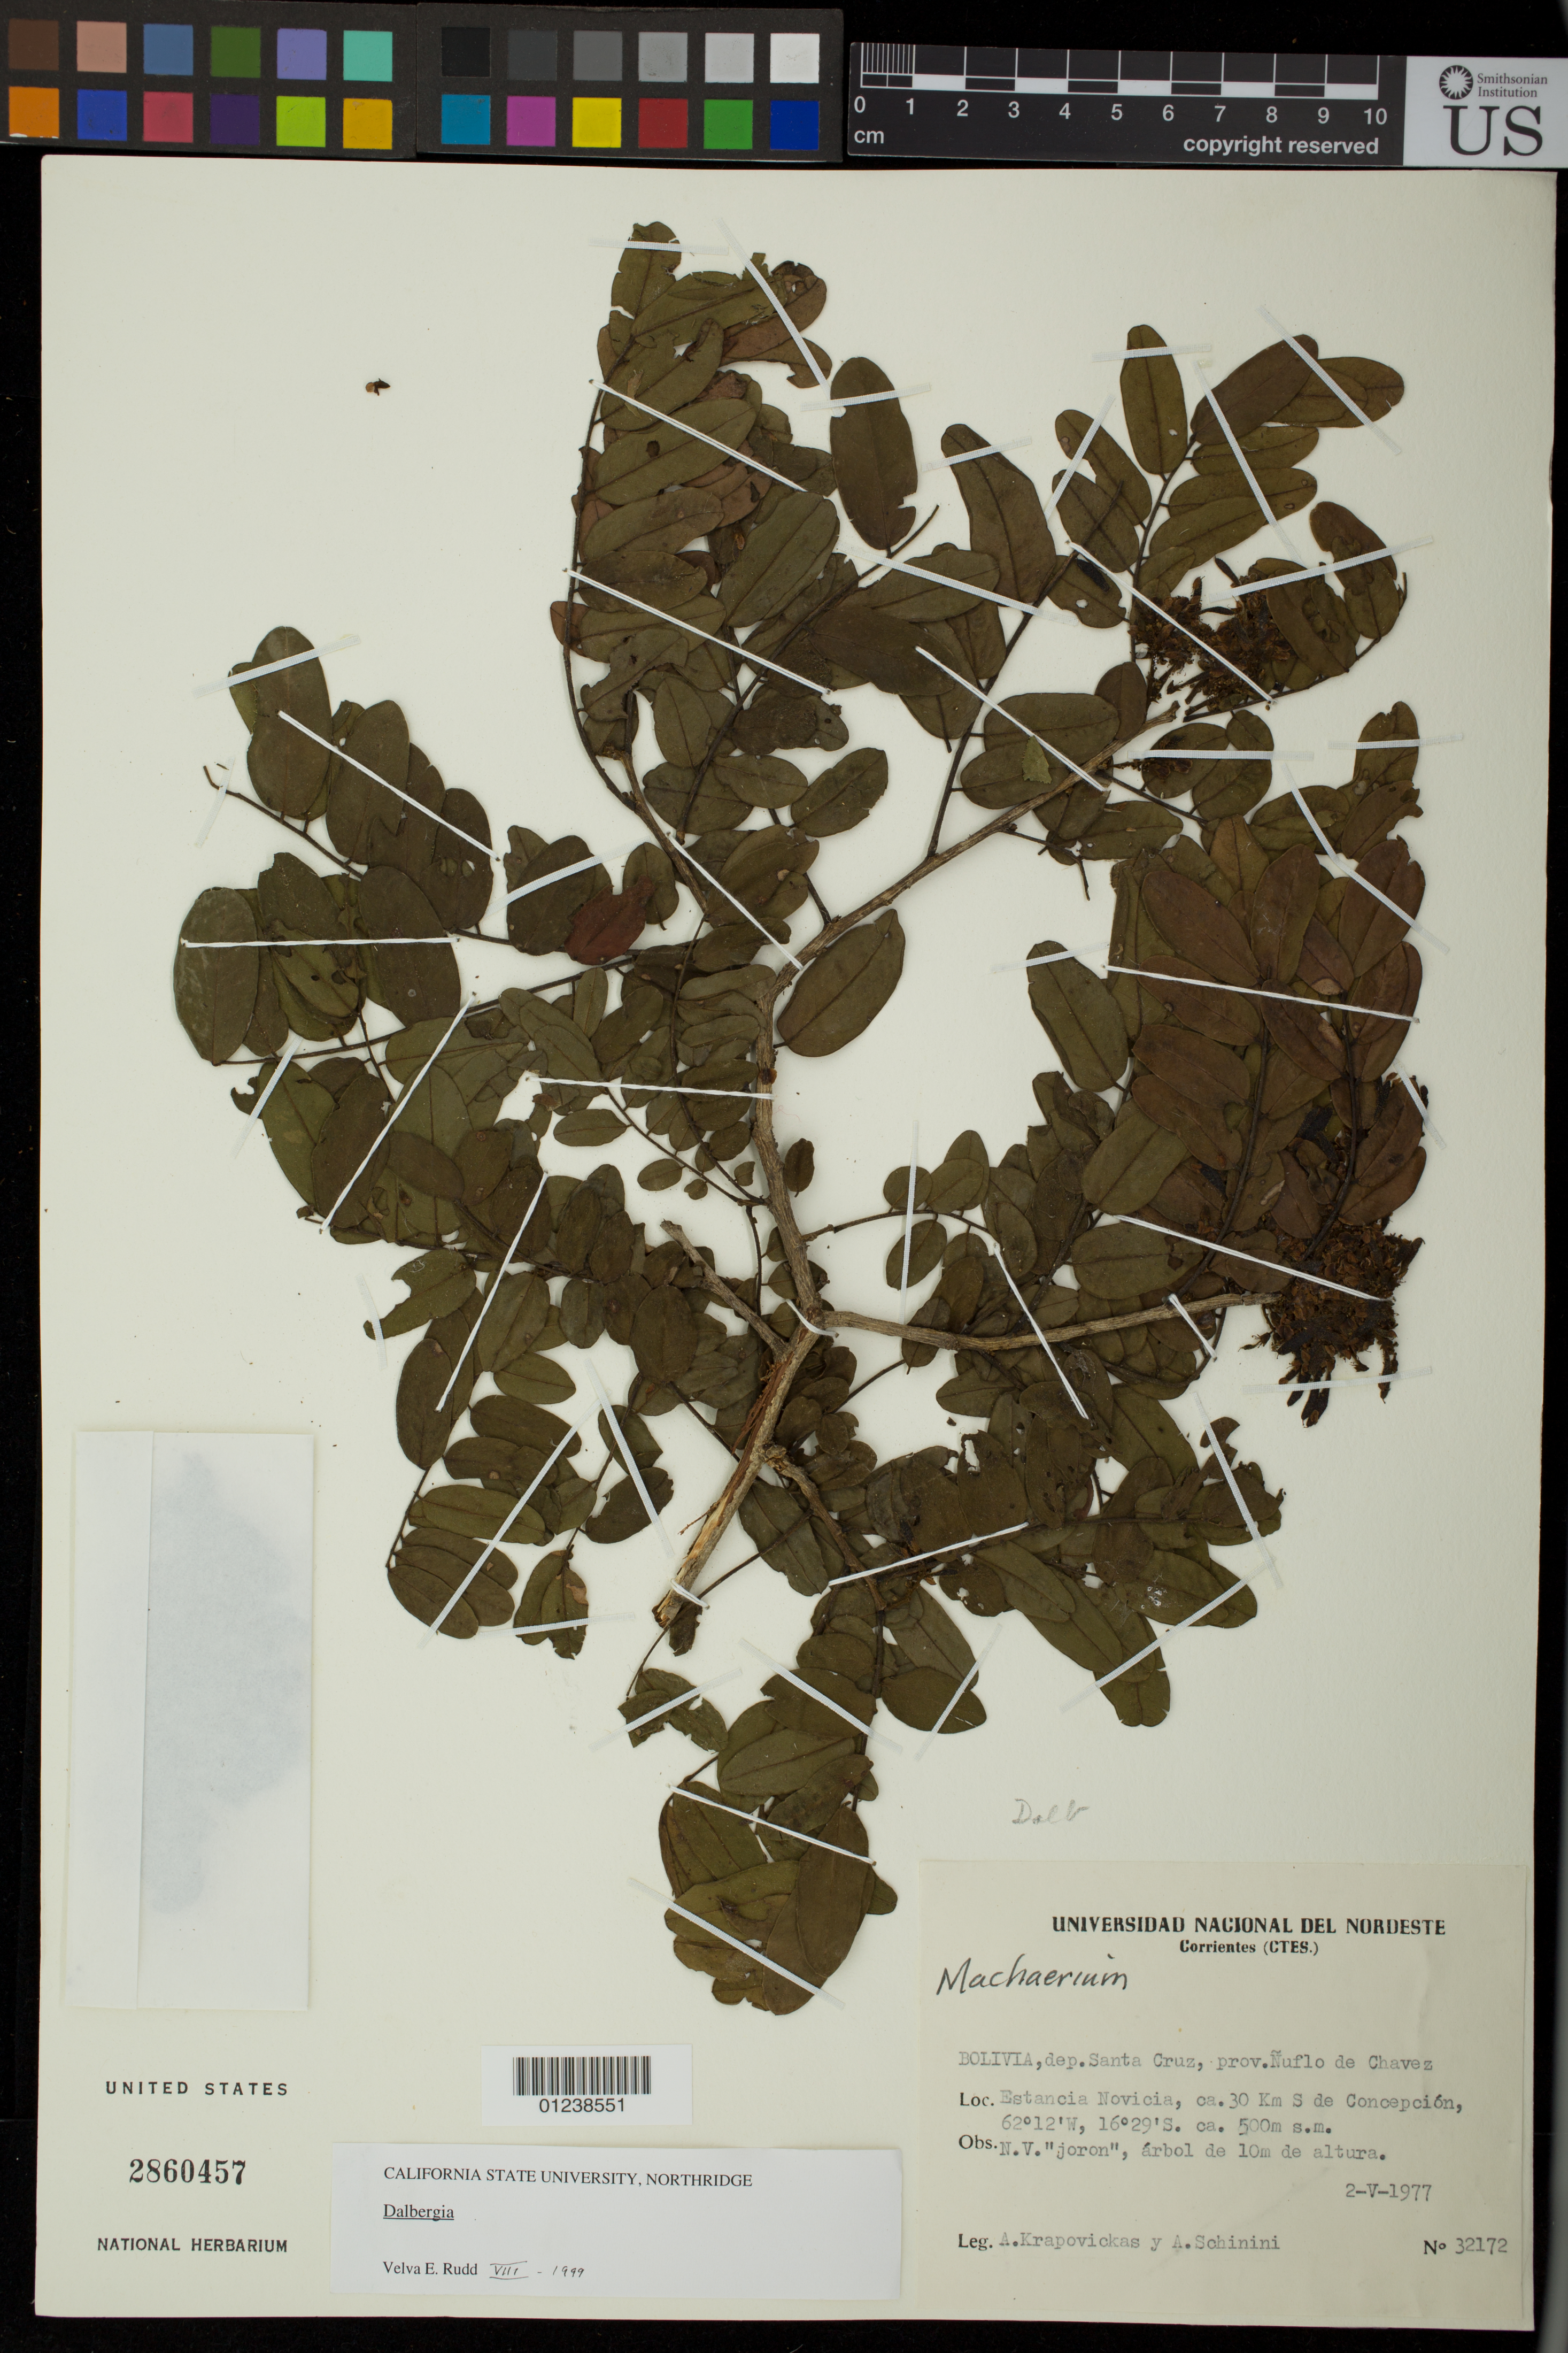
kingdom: Plantae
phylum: Tracheophyta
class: Magnoliopsida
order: Fabales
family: Fabaceae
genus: Dalbergia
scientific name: Dalbergia sp.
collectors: A. Krapovickas & A. Schinini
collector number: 32172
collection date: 1977-05-02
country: Bolivia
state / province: Santa Cruz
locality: Prov. Nuflo de Chavez, Estancia Novicia, ca. 30 Km S de Concepcion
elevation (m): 500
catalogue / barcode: US 2860457